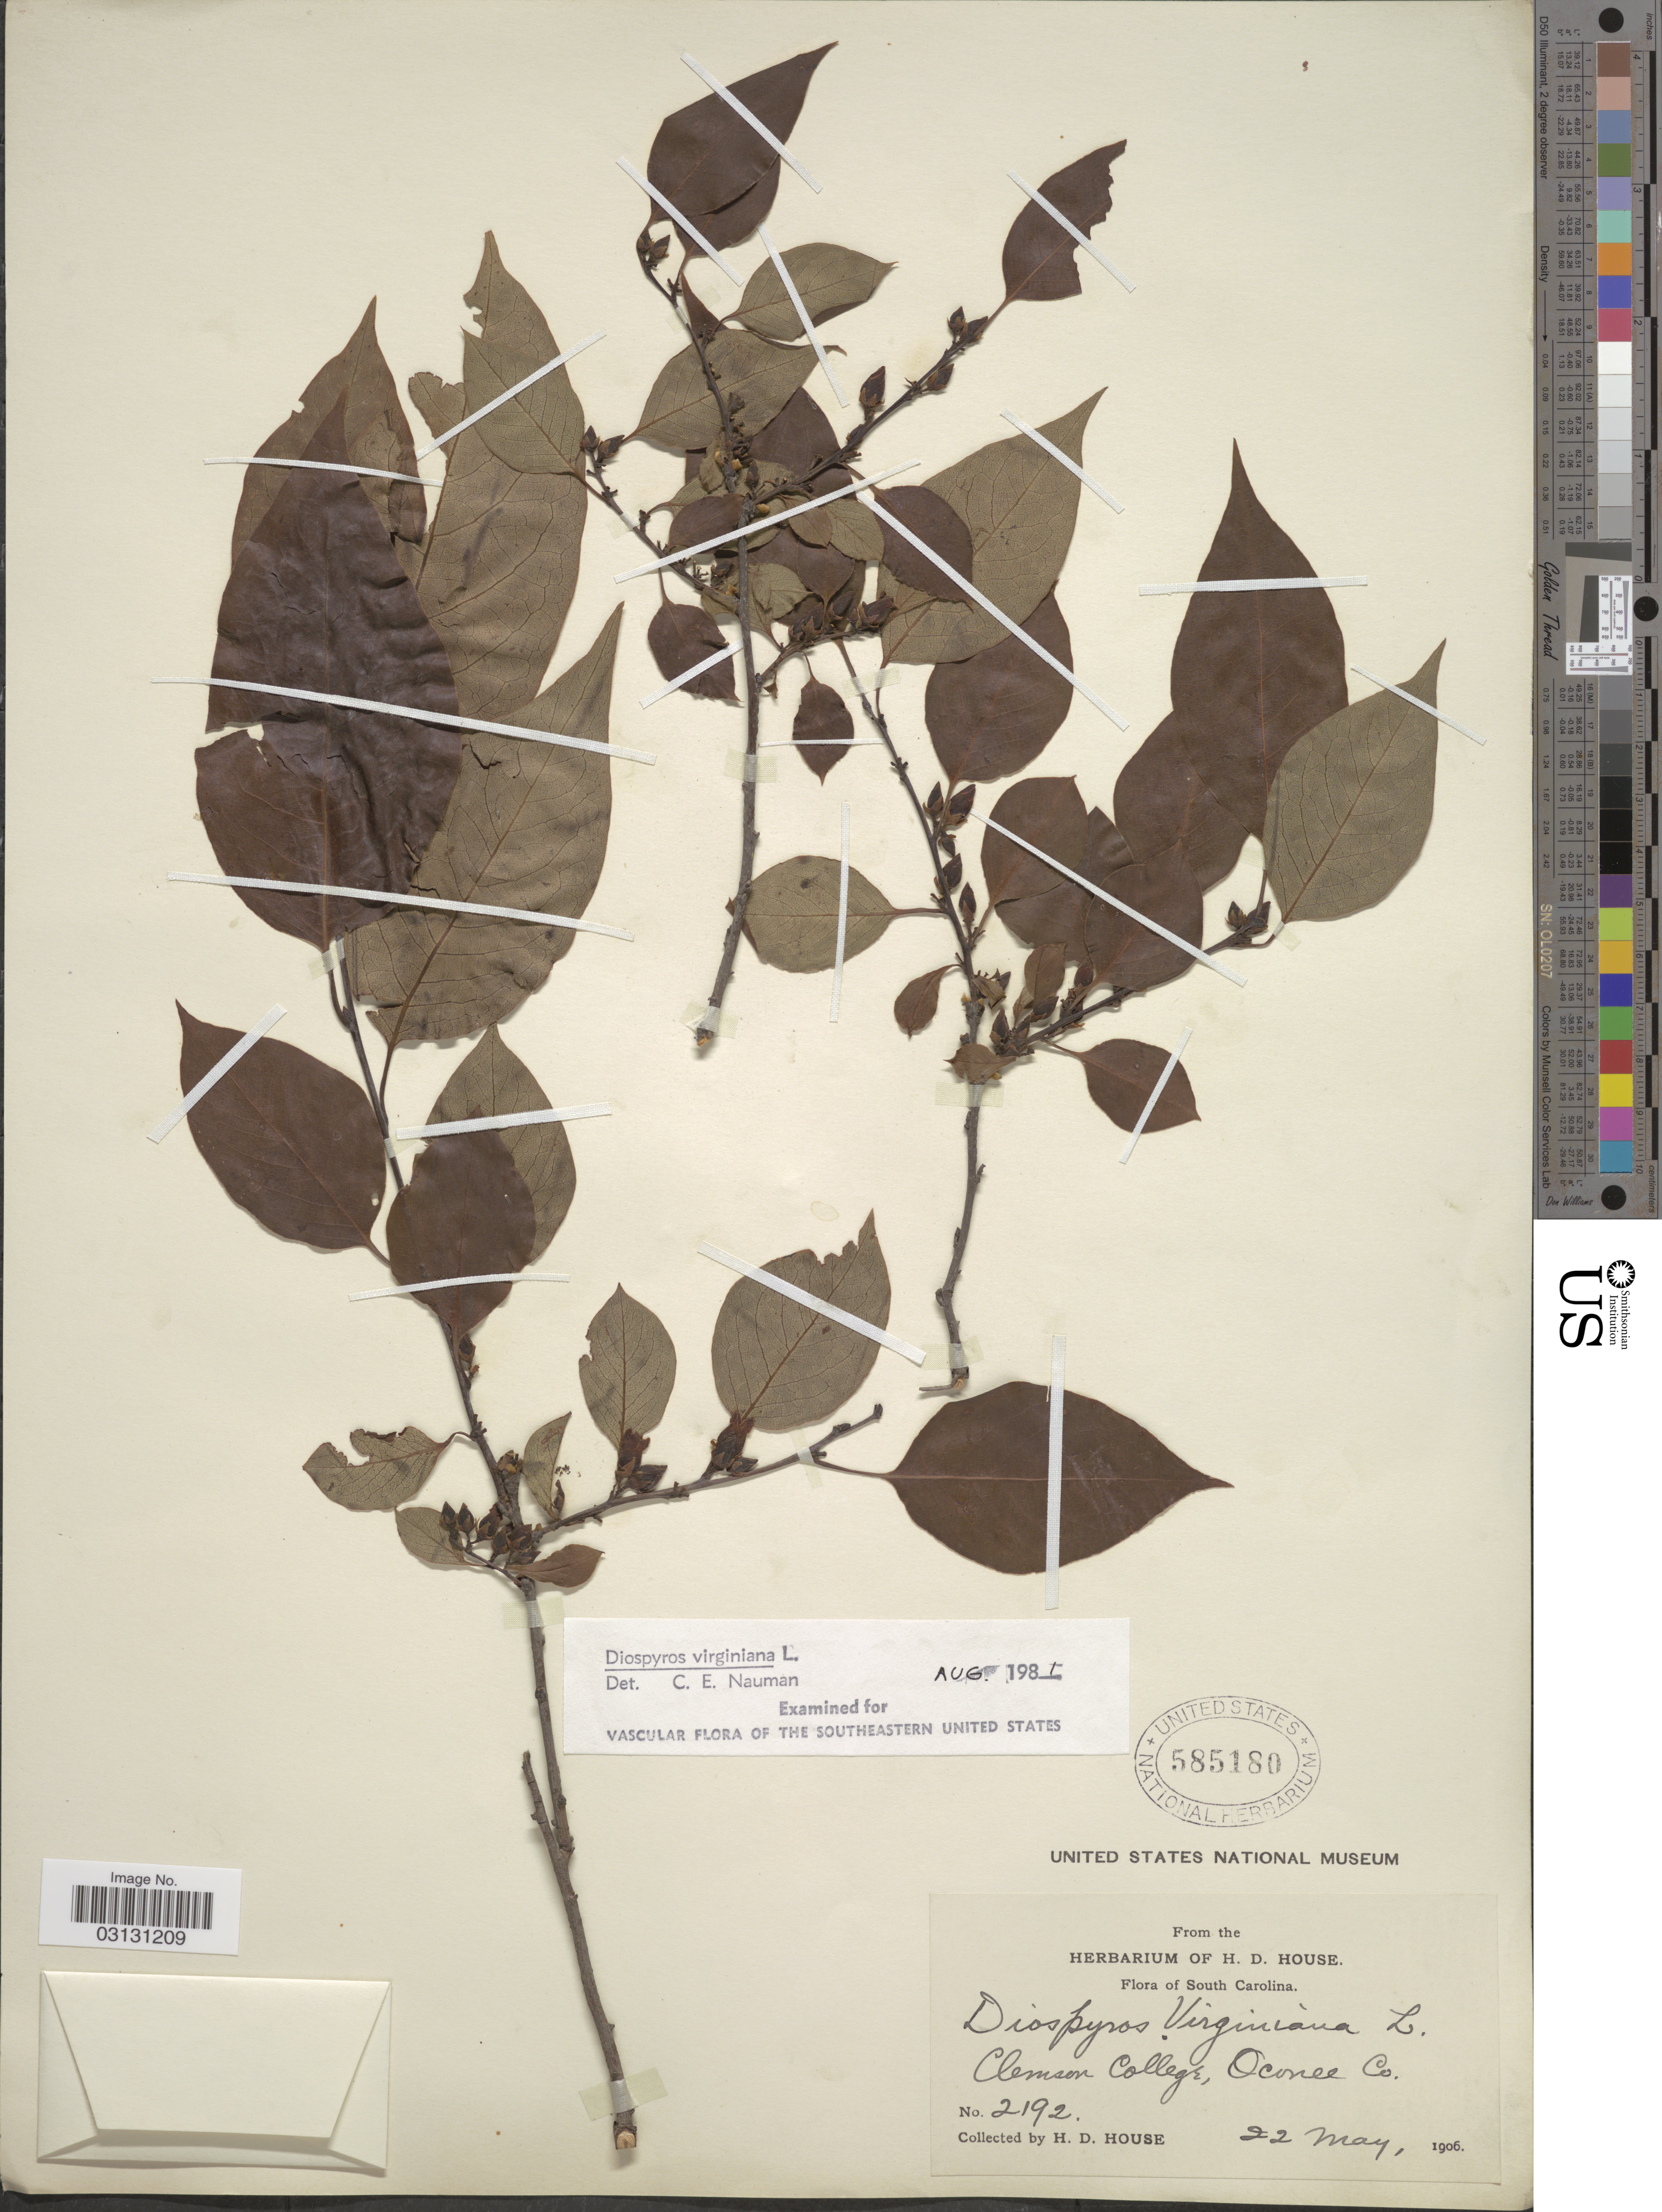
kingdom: Plantae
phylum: Tracheophyta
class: Magnoliopsida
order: Ericales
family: Ebenaceae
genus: Diospyros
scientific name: Diospyros virginiana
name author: L.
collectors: H. D. House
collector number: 2192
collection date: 1906-05-22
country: United States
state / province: South Carolina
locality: Clemson College, Oconee Co.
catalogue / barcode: US 585180